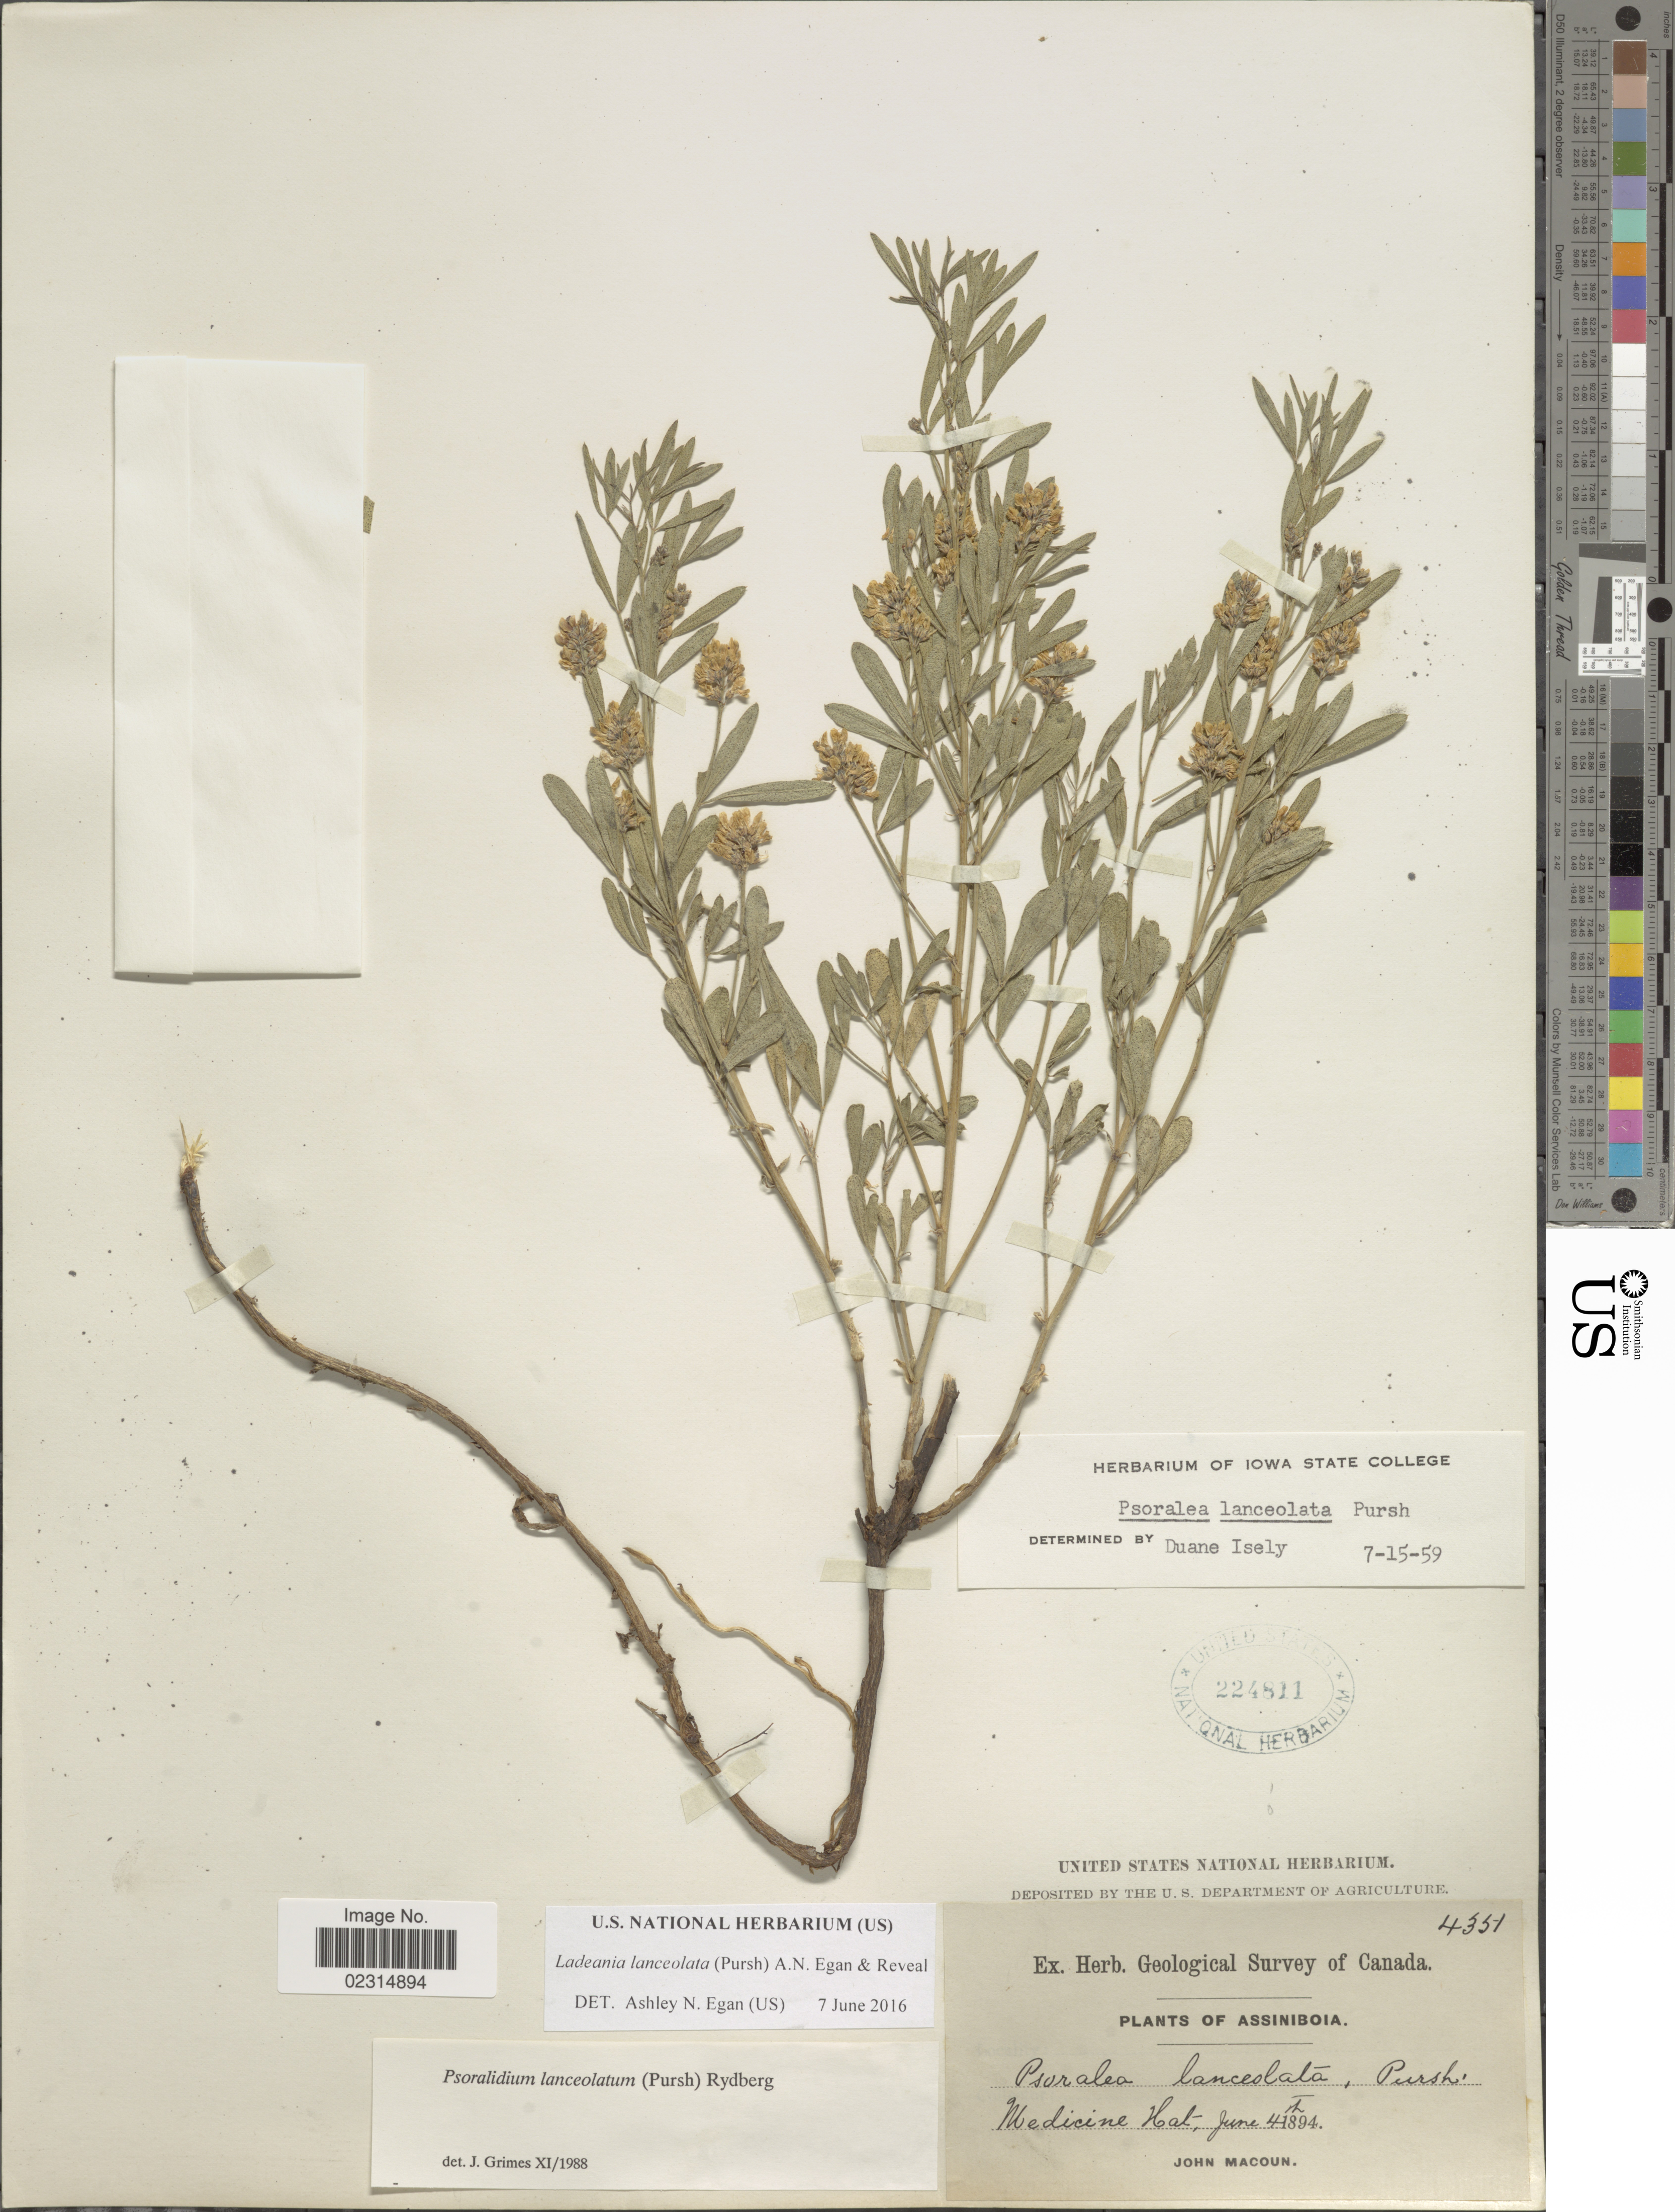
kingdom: Plantae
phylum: Tracheophyta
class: Magnoliopsida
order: Fabales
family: Fabaceae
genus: Ladeania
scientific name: Ladeania lanceolata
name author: (Pursh) A.N. Egan & Reveal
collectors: J. Macoun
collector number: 4351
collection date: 1894-06-04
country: Canada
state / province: Alberta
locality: Assiniboia, Medicine Hat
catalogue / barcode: US 224811